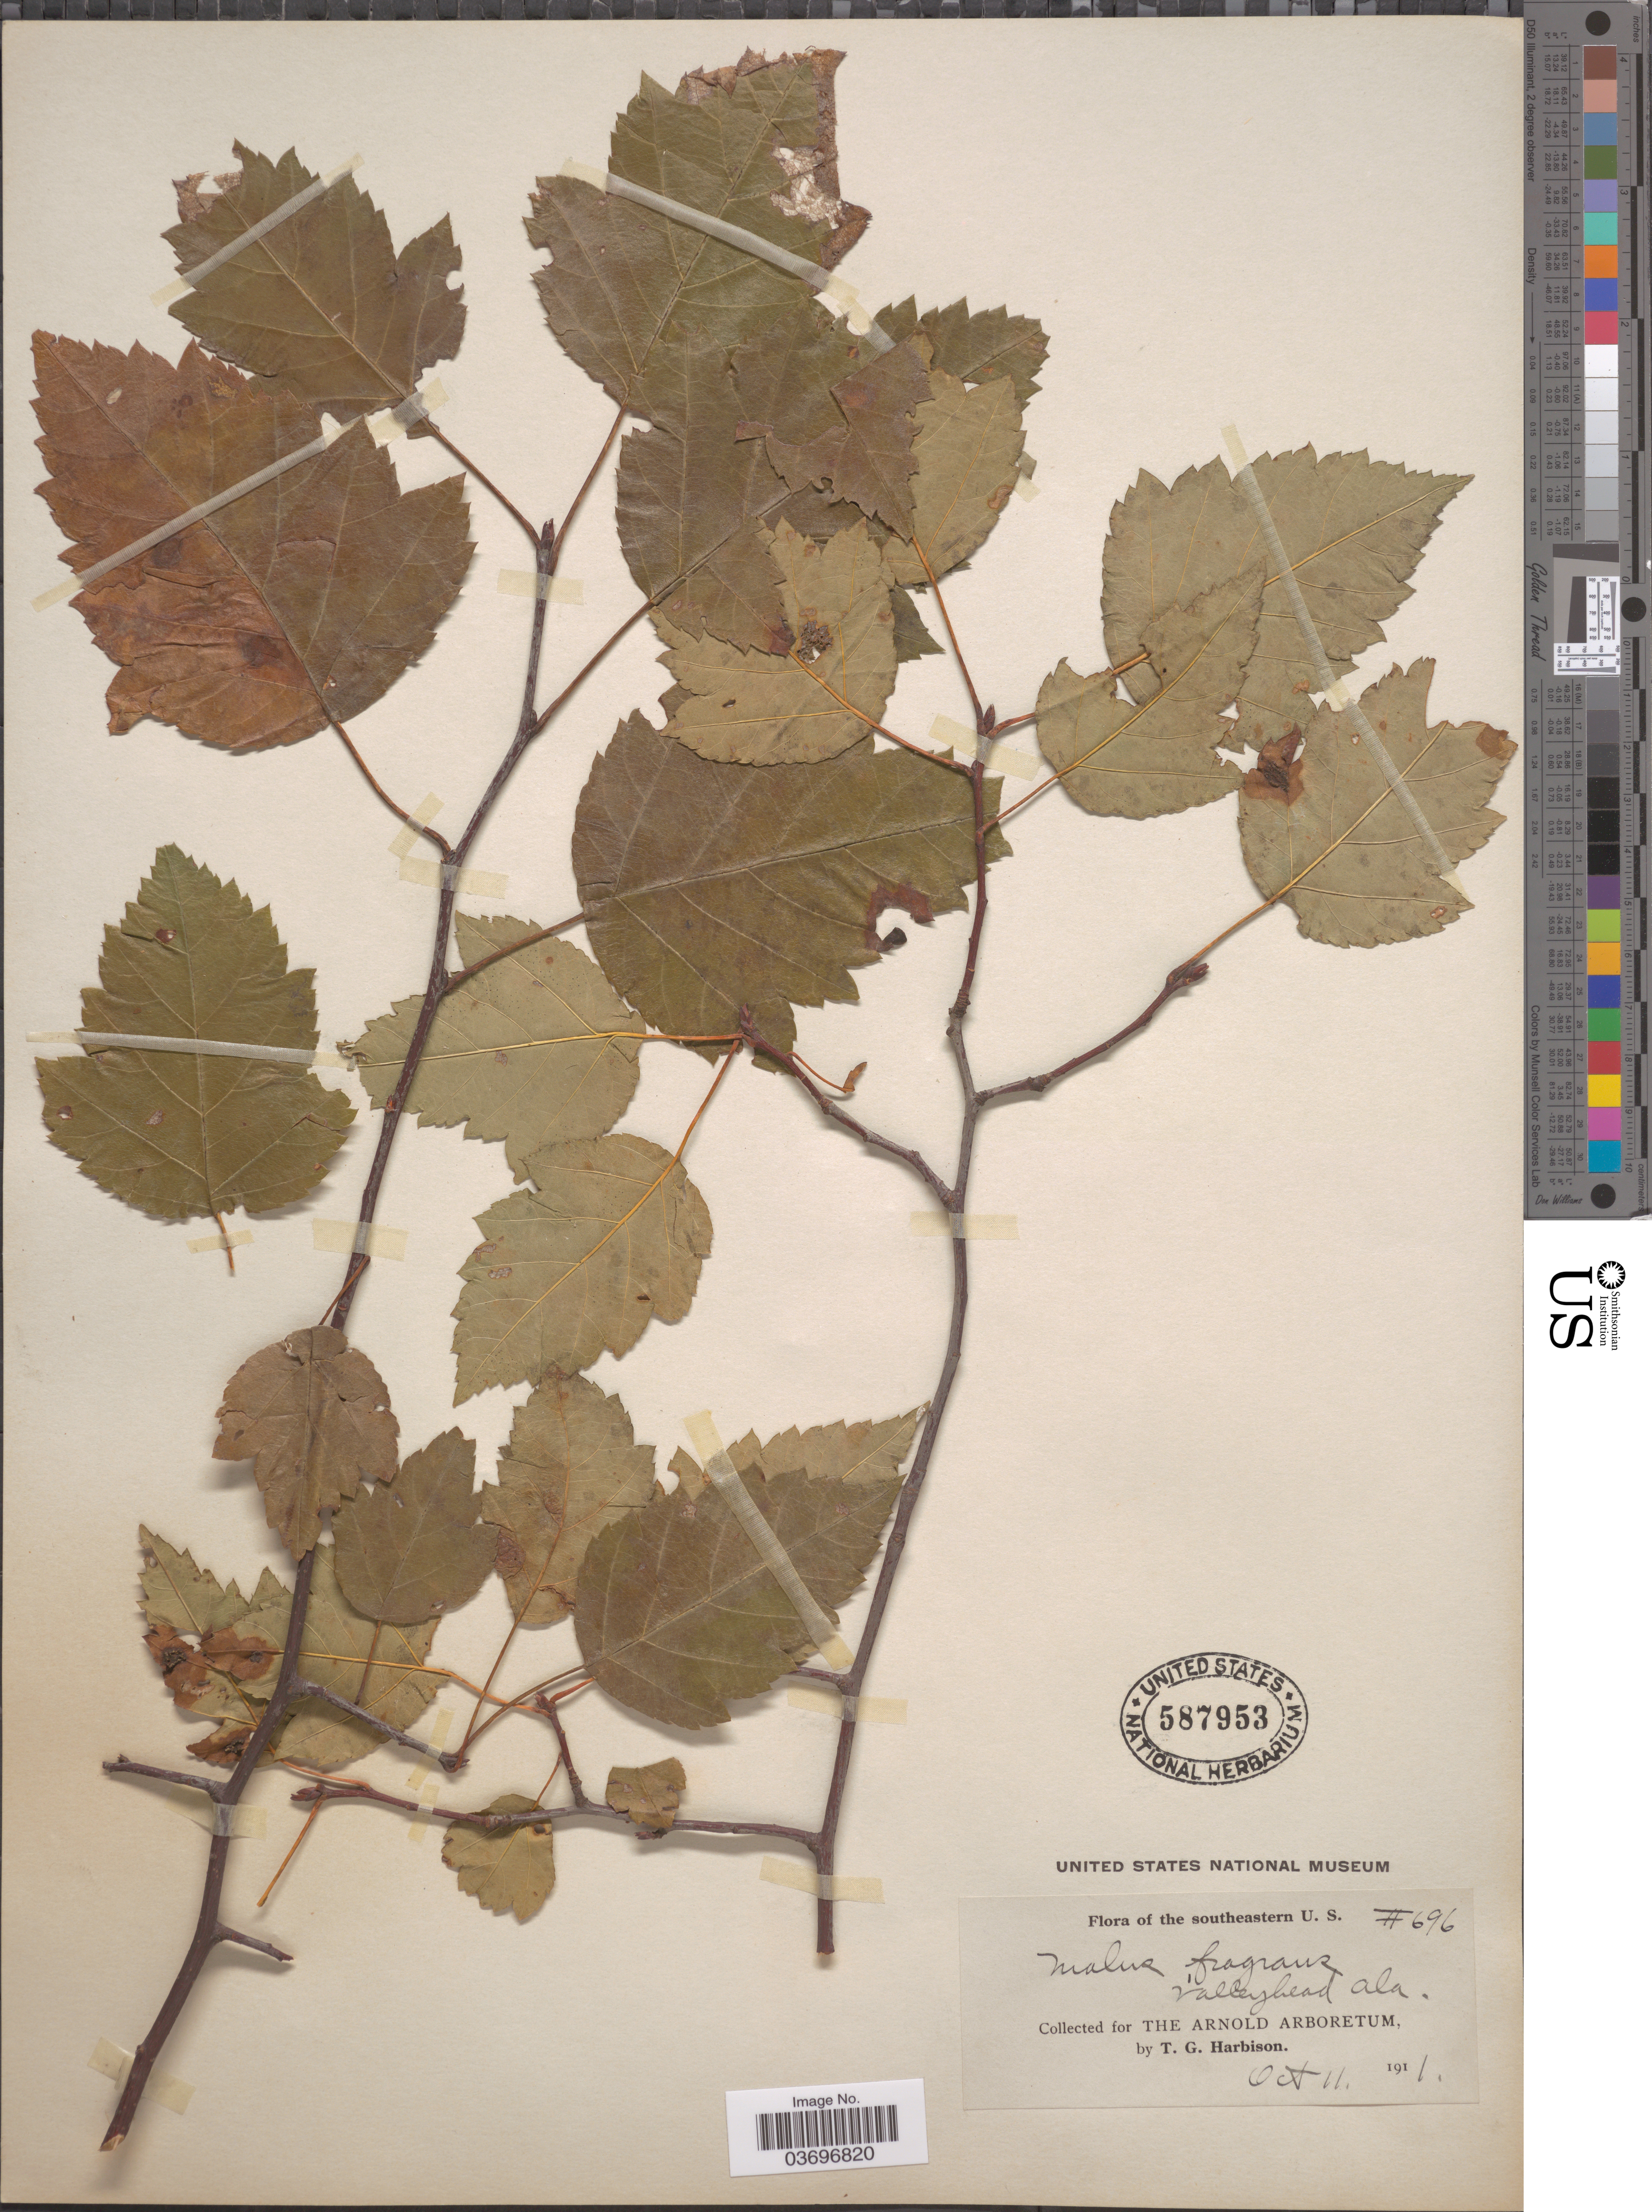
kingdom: Plantae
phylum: Tracheophyta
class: Magnoliopsida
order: Rosales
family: Rosaceae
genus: Malus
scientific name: Malus coronaria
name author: (L.) Mill.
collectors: T. Harbison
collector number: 696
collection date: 1911-10-11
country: United States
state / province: Alabama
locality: Southeastern U.S. Valleyhead.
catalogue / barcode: US 587953